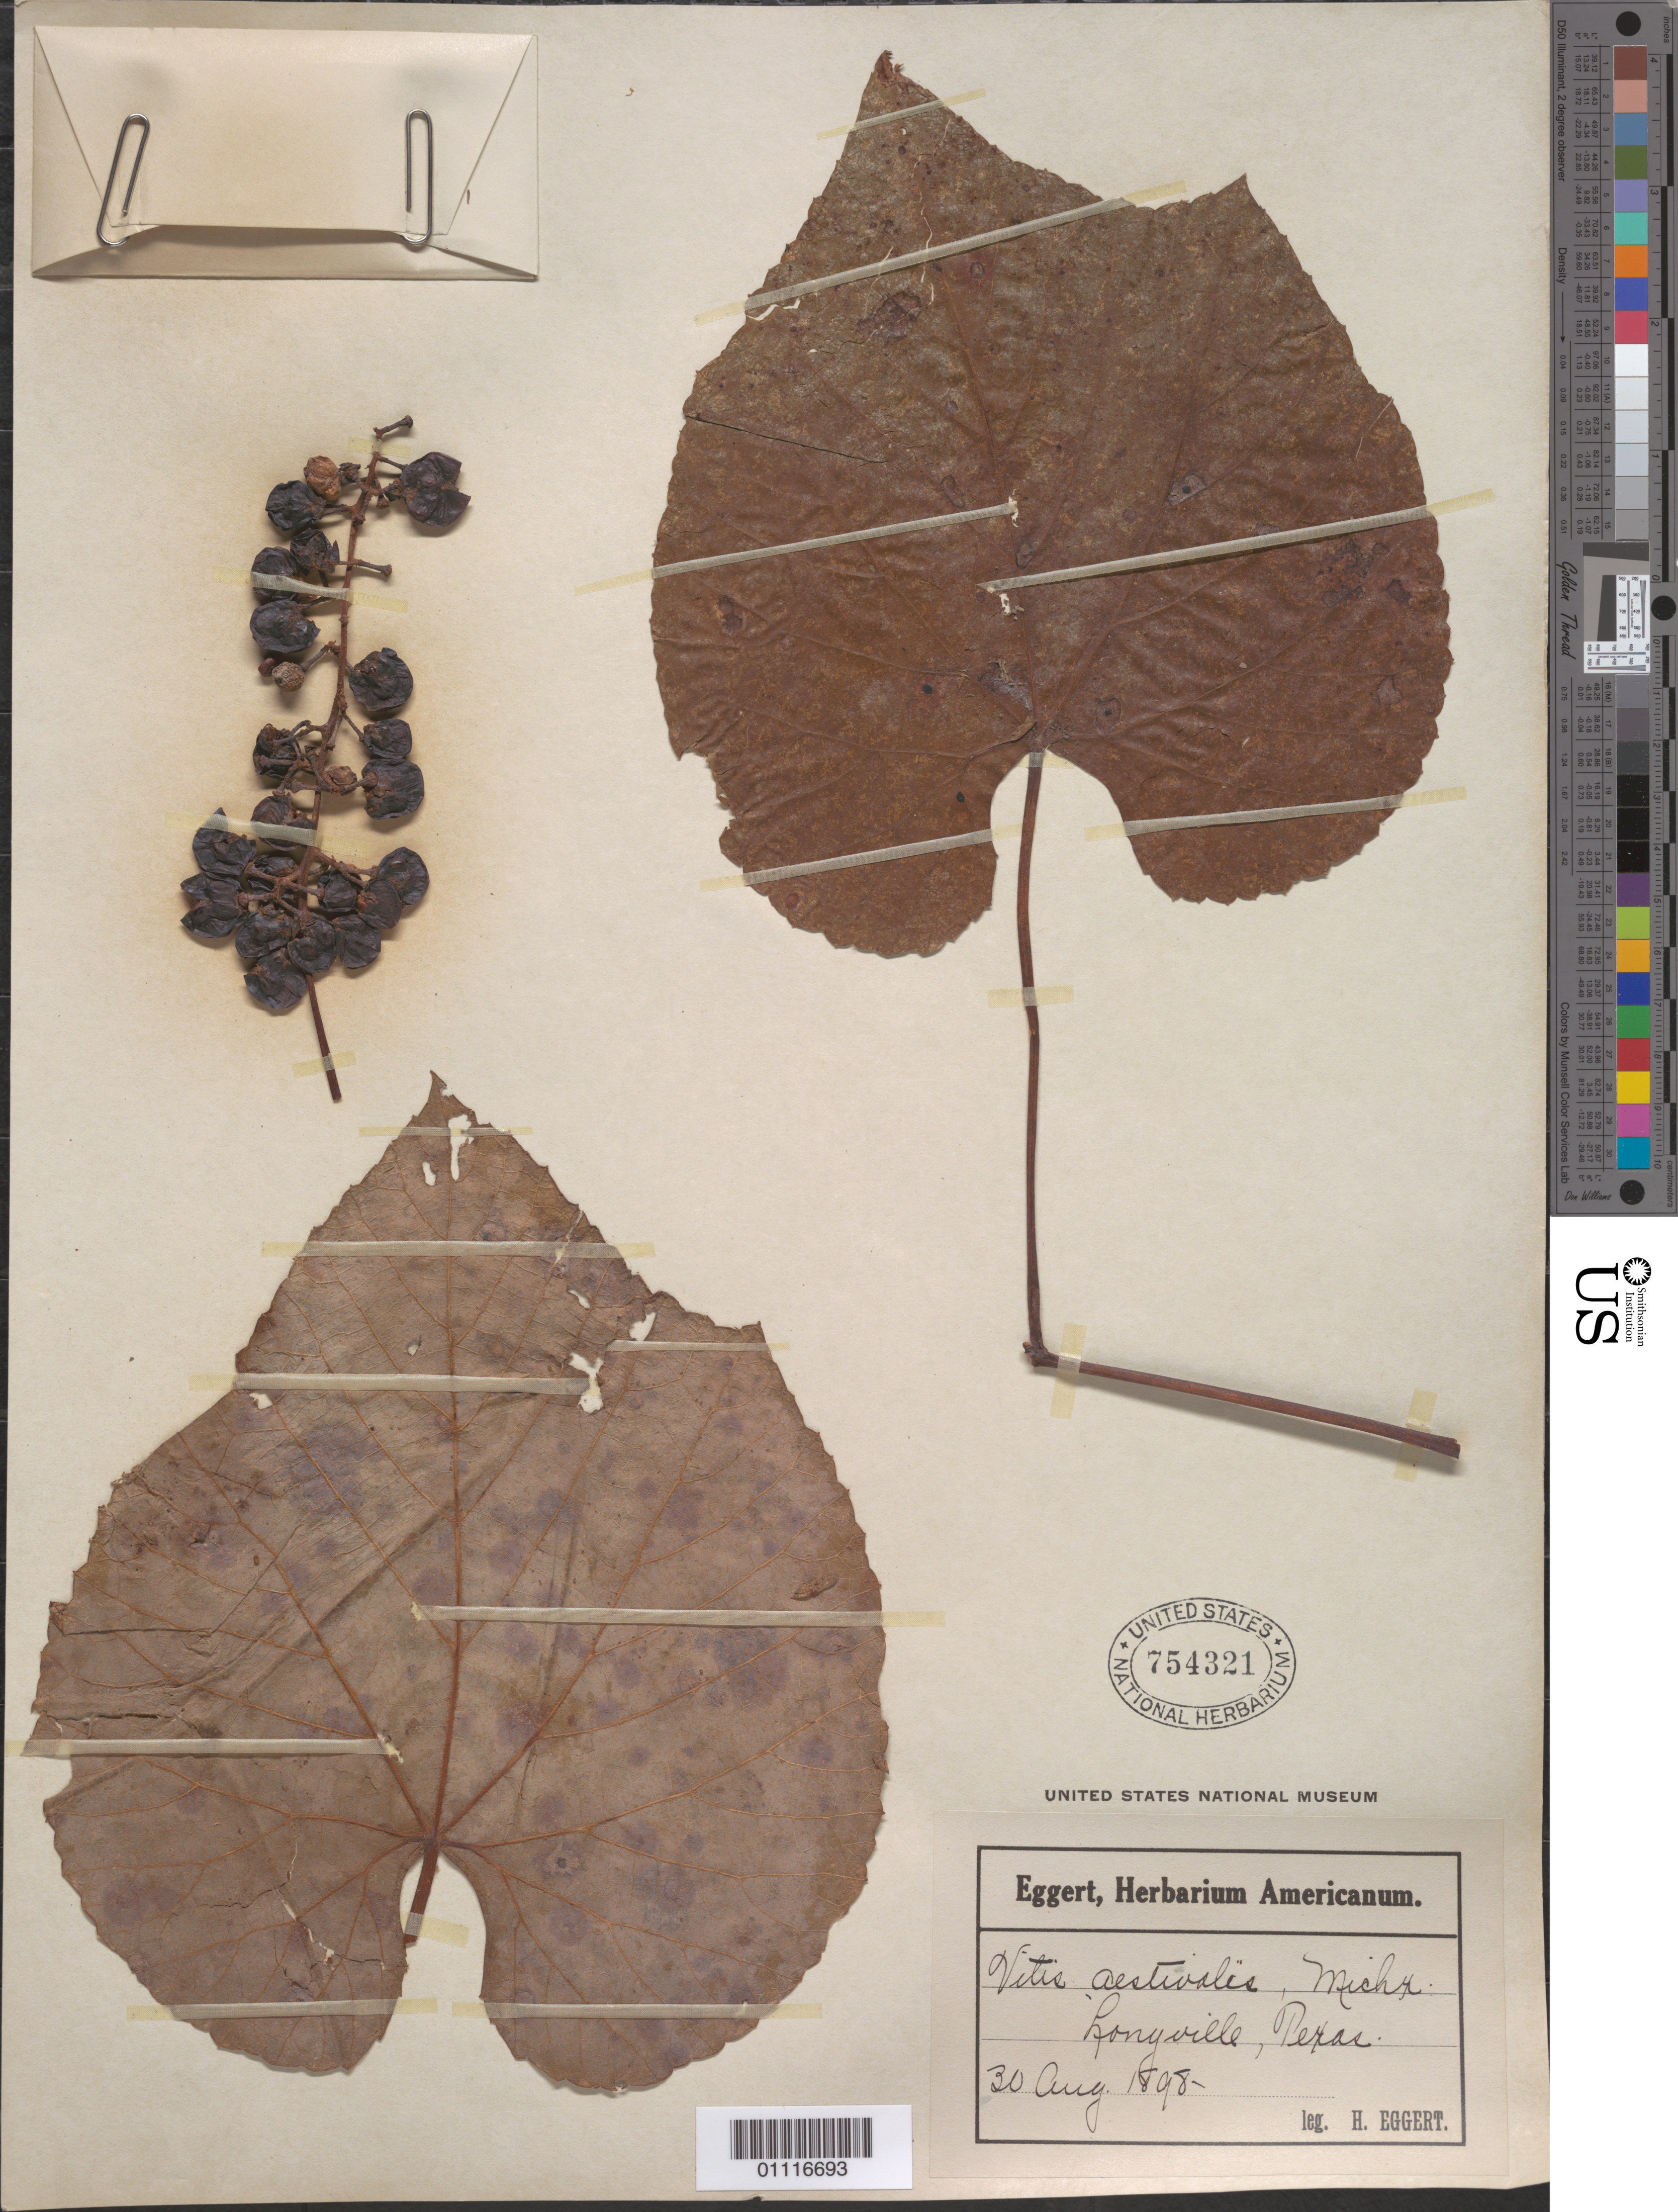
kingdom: Plantae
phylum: Tracheophyta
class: Magnoliopsida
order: Vitales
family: Vitaceae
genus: Vitis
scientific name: Vitis aestivalis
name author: Michx.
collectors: H. Eggert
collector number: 01116693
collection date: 1898-08-30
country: United States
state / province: Texas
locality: Ronyville, Texas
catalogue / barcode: US 754321